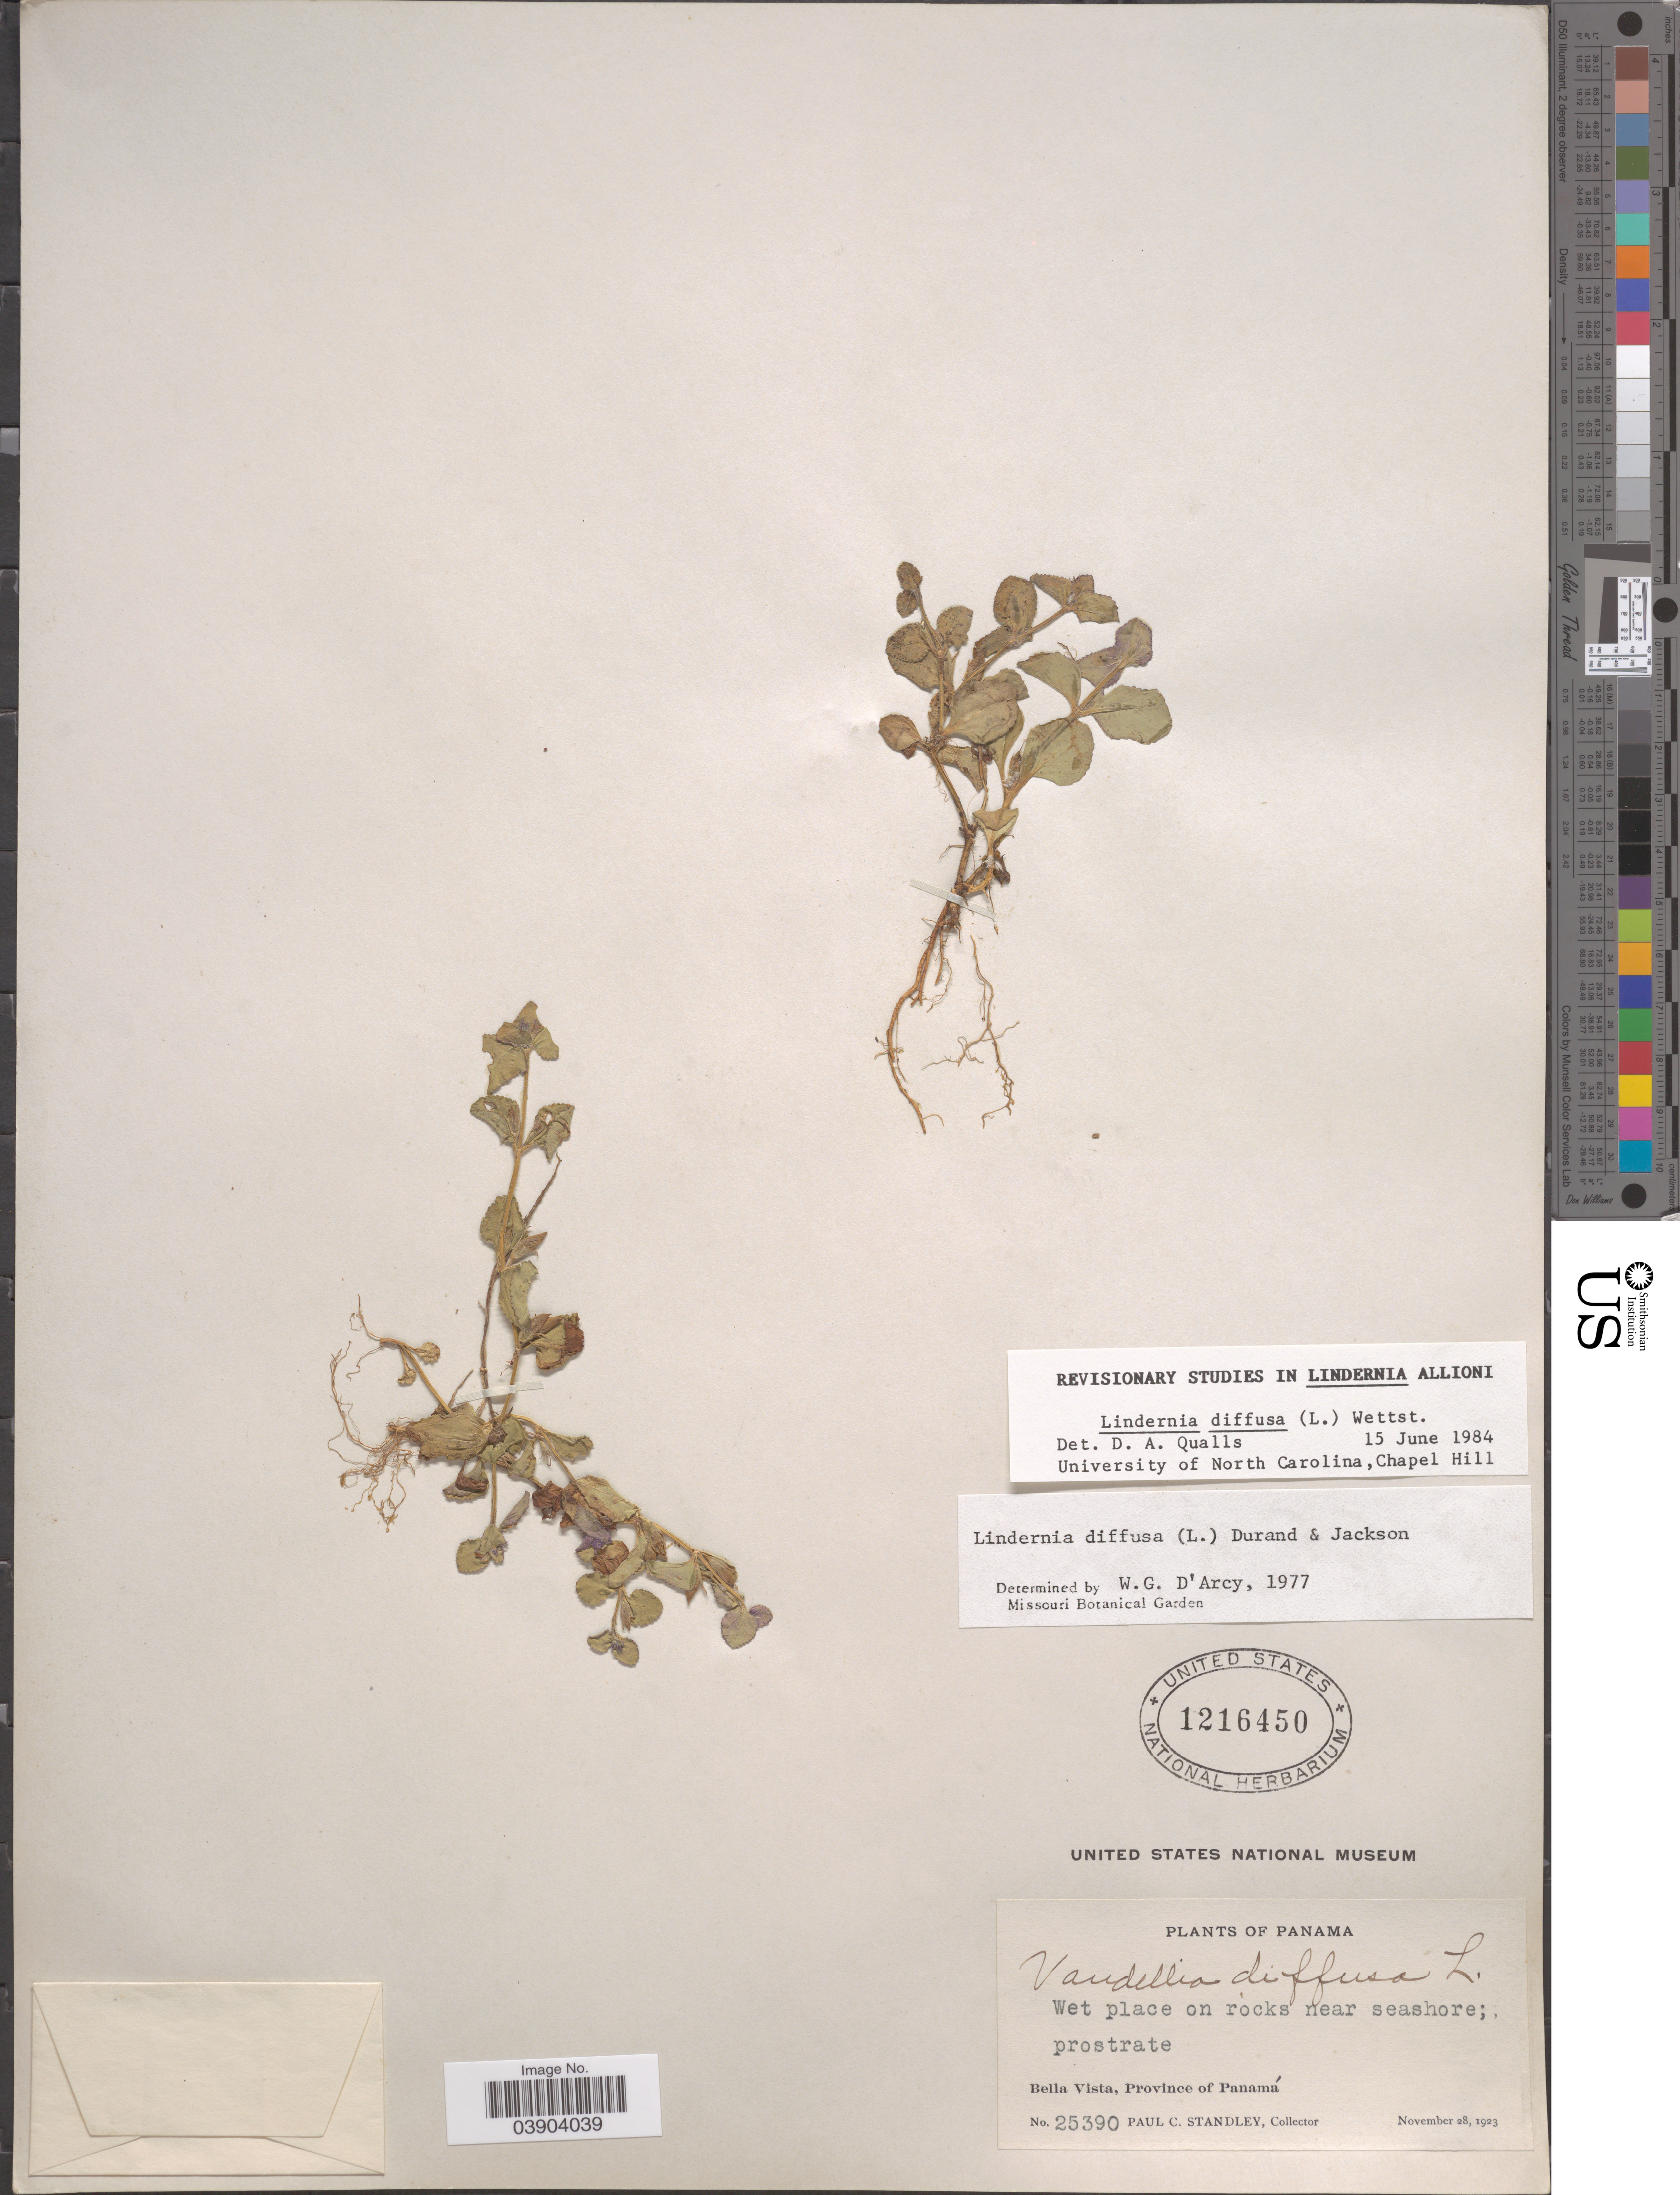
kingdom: Plantae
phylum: Tracheophyta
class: Magnoliopsida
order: Lamiales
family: Linderniaceae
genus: Lindernia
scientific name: Lindernia diffusa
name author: (L.) Wettst.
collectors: P. C. Standley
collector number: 25390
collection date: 1923-11-28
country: Panama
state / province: Panamá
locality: Near seashore. Bella Vista.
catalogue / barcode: US 1216450